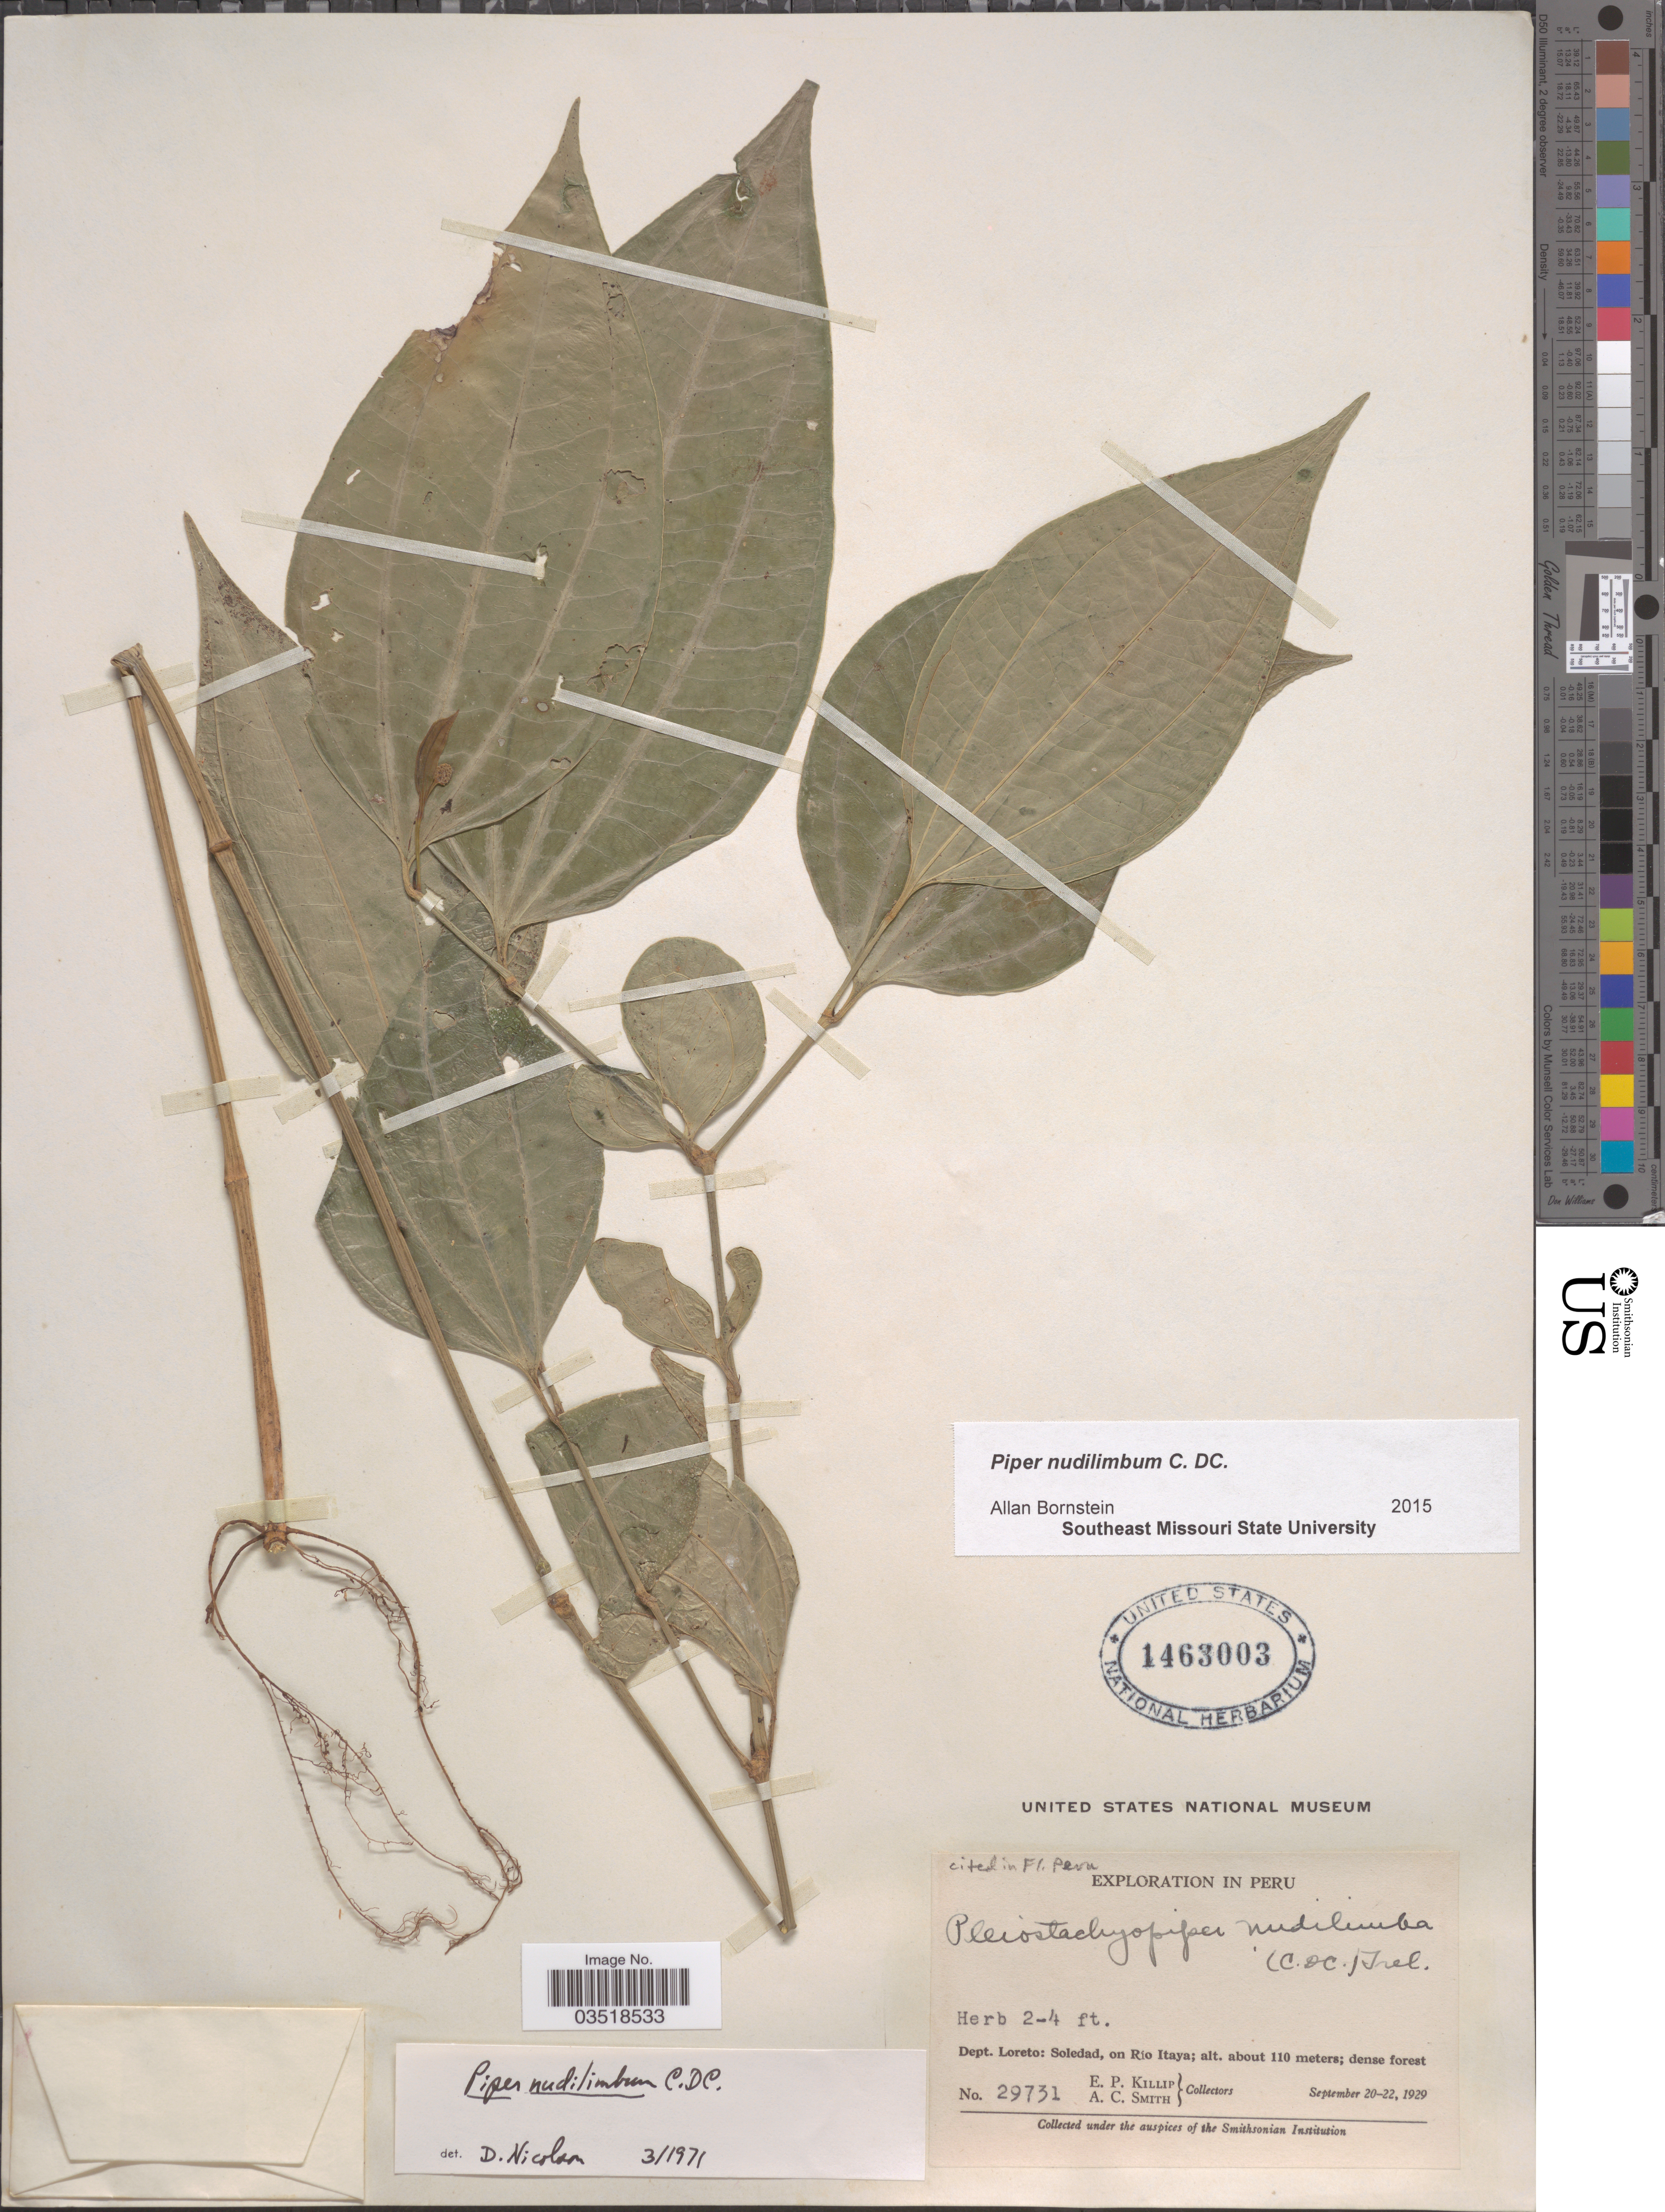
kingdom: Plantae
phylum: Tracheophyta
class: Magnoliopsida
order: Piperales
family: Piperaceae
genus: Piper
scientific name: Piper nudilimbum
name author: C. DC.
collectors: E. P. Killip & A. C. Smith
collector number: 29731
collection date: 1929-09-20/1929-09-22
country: Peru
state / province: Loreto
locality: Dept. Loreto: Soledad, on Río Itaya.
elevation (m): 110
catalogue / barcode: US 1463003